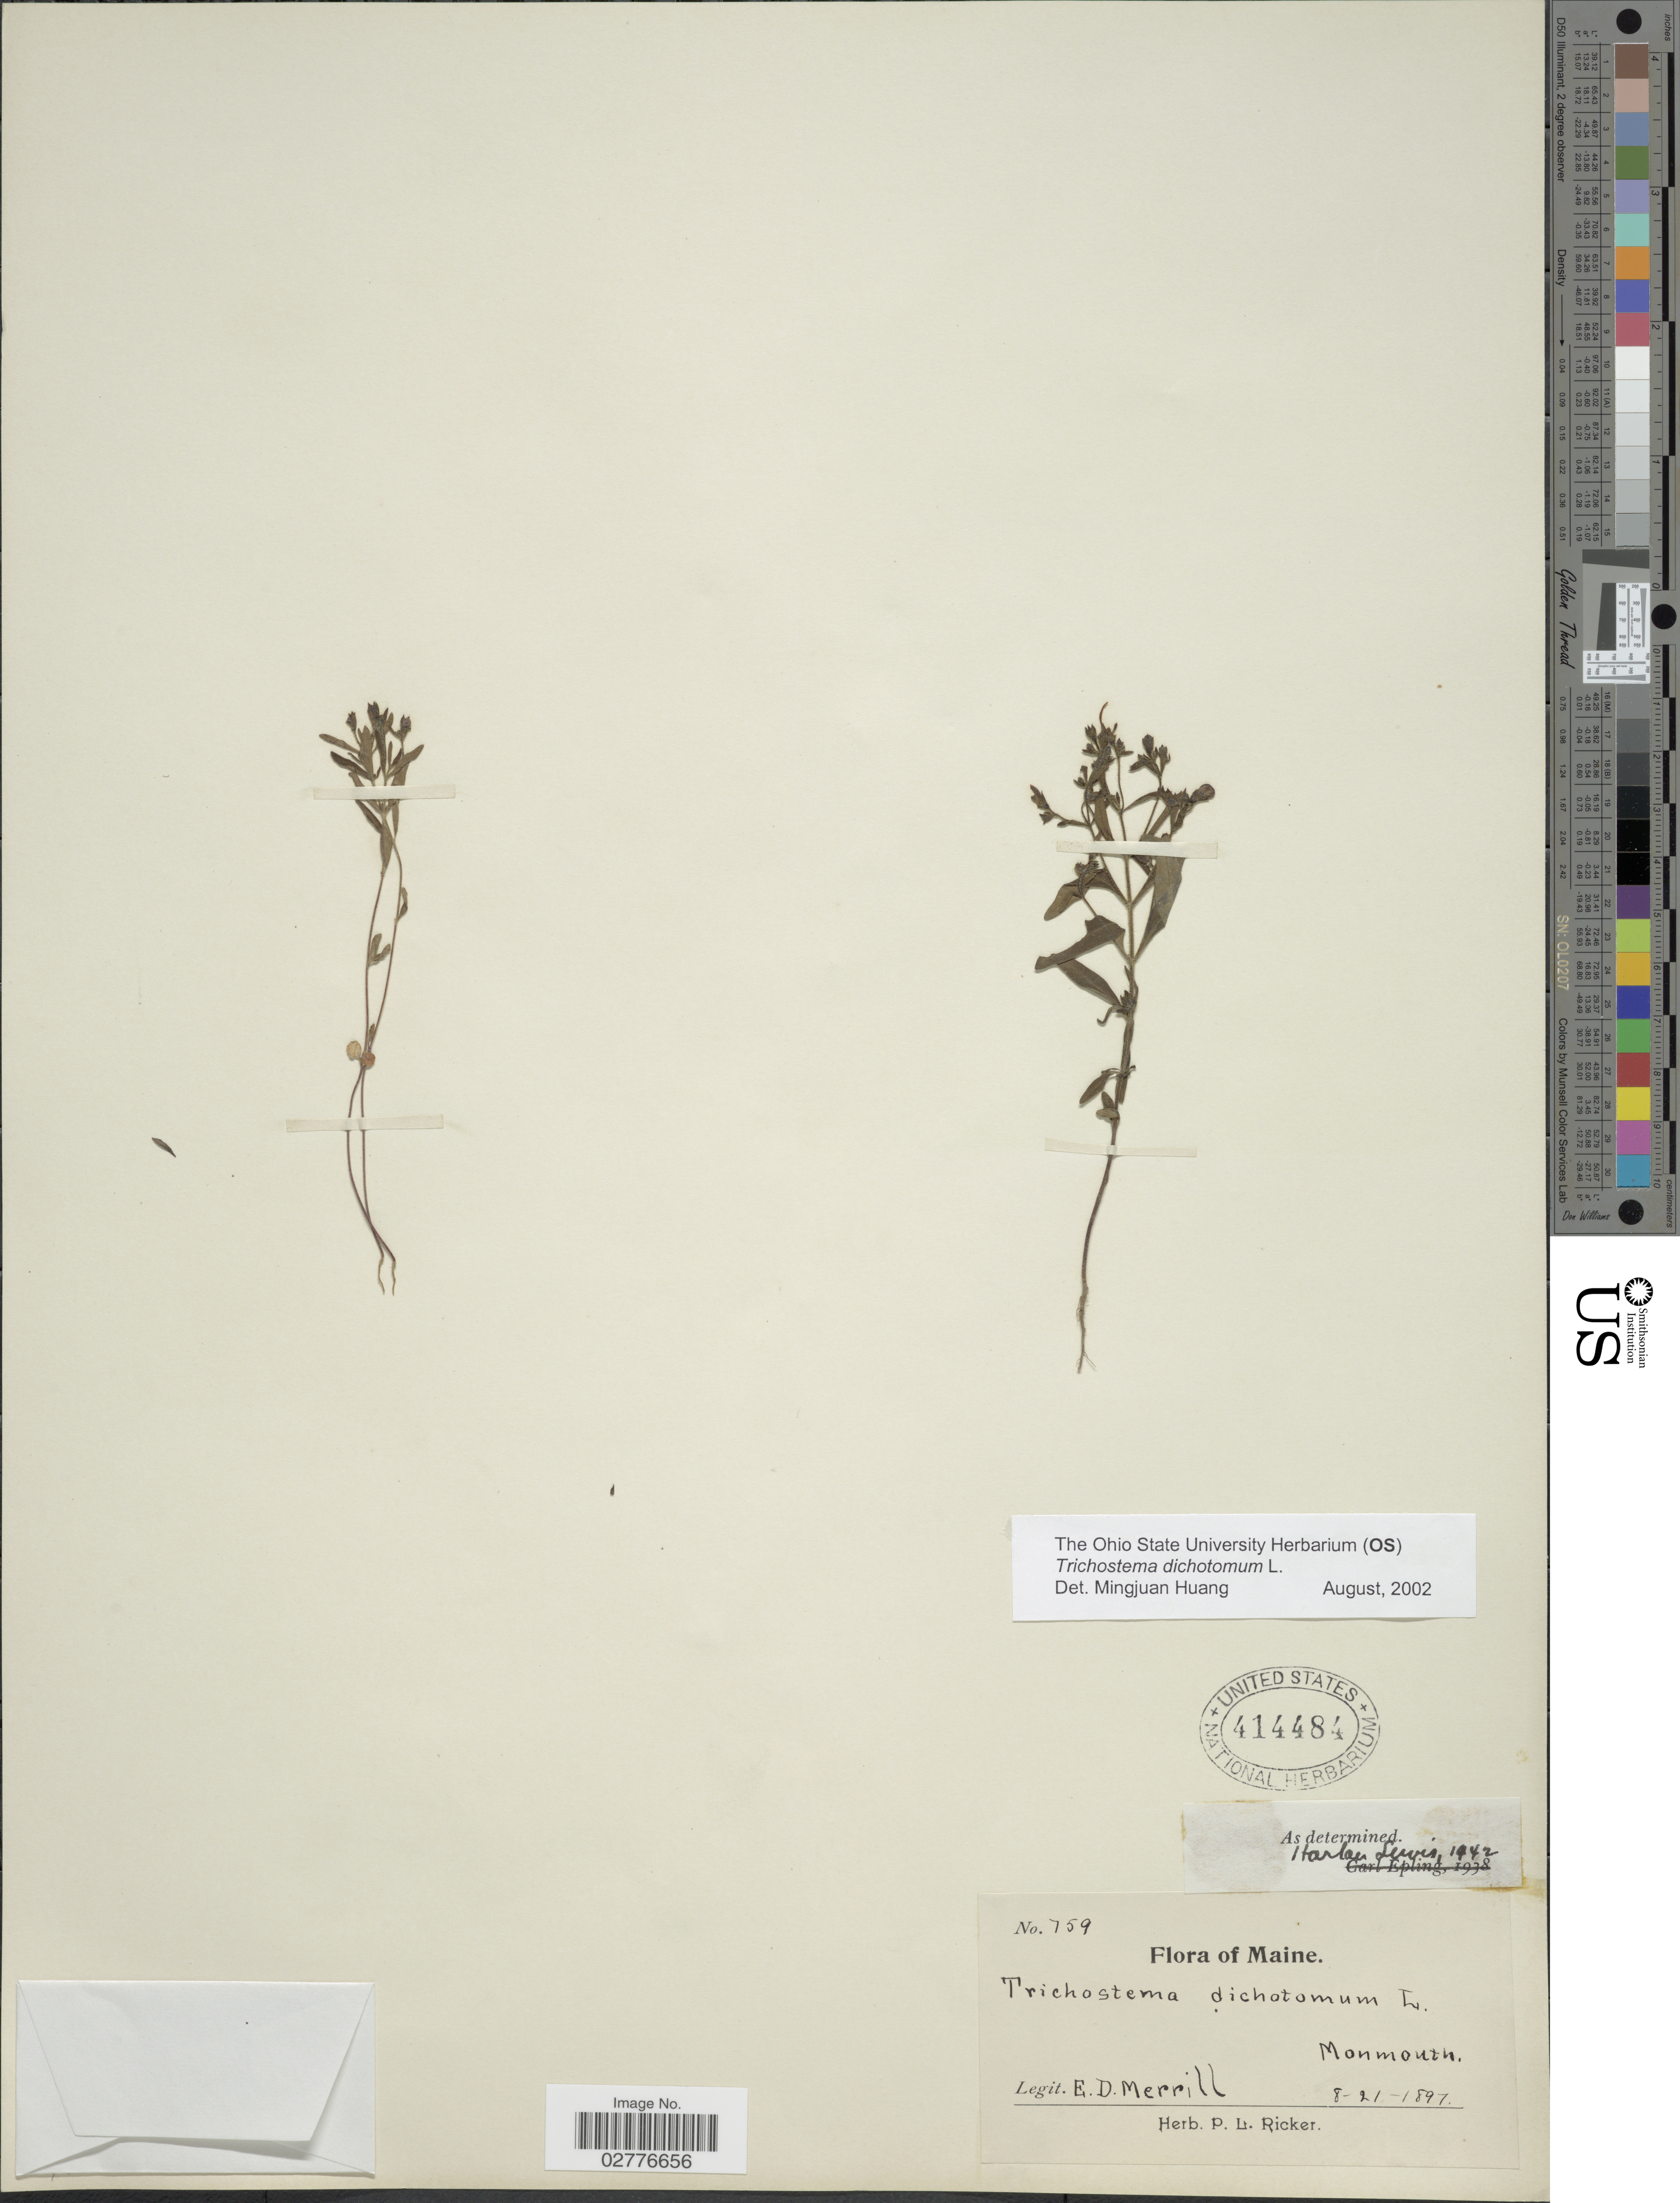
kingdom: Plantae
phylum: Tracheophyta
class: Magnoliopsida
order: Lamiales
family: Lamiaceae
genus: Trichostema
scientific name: Trichostema dichotomum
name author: L.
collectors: E. D. Merrill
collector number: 759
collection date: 1897-08-21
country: United States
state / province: Maine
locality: Monmouth.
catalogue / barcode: US 414484